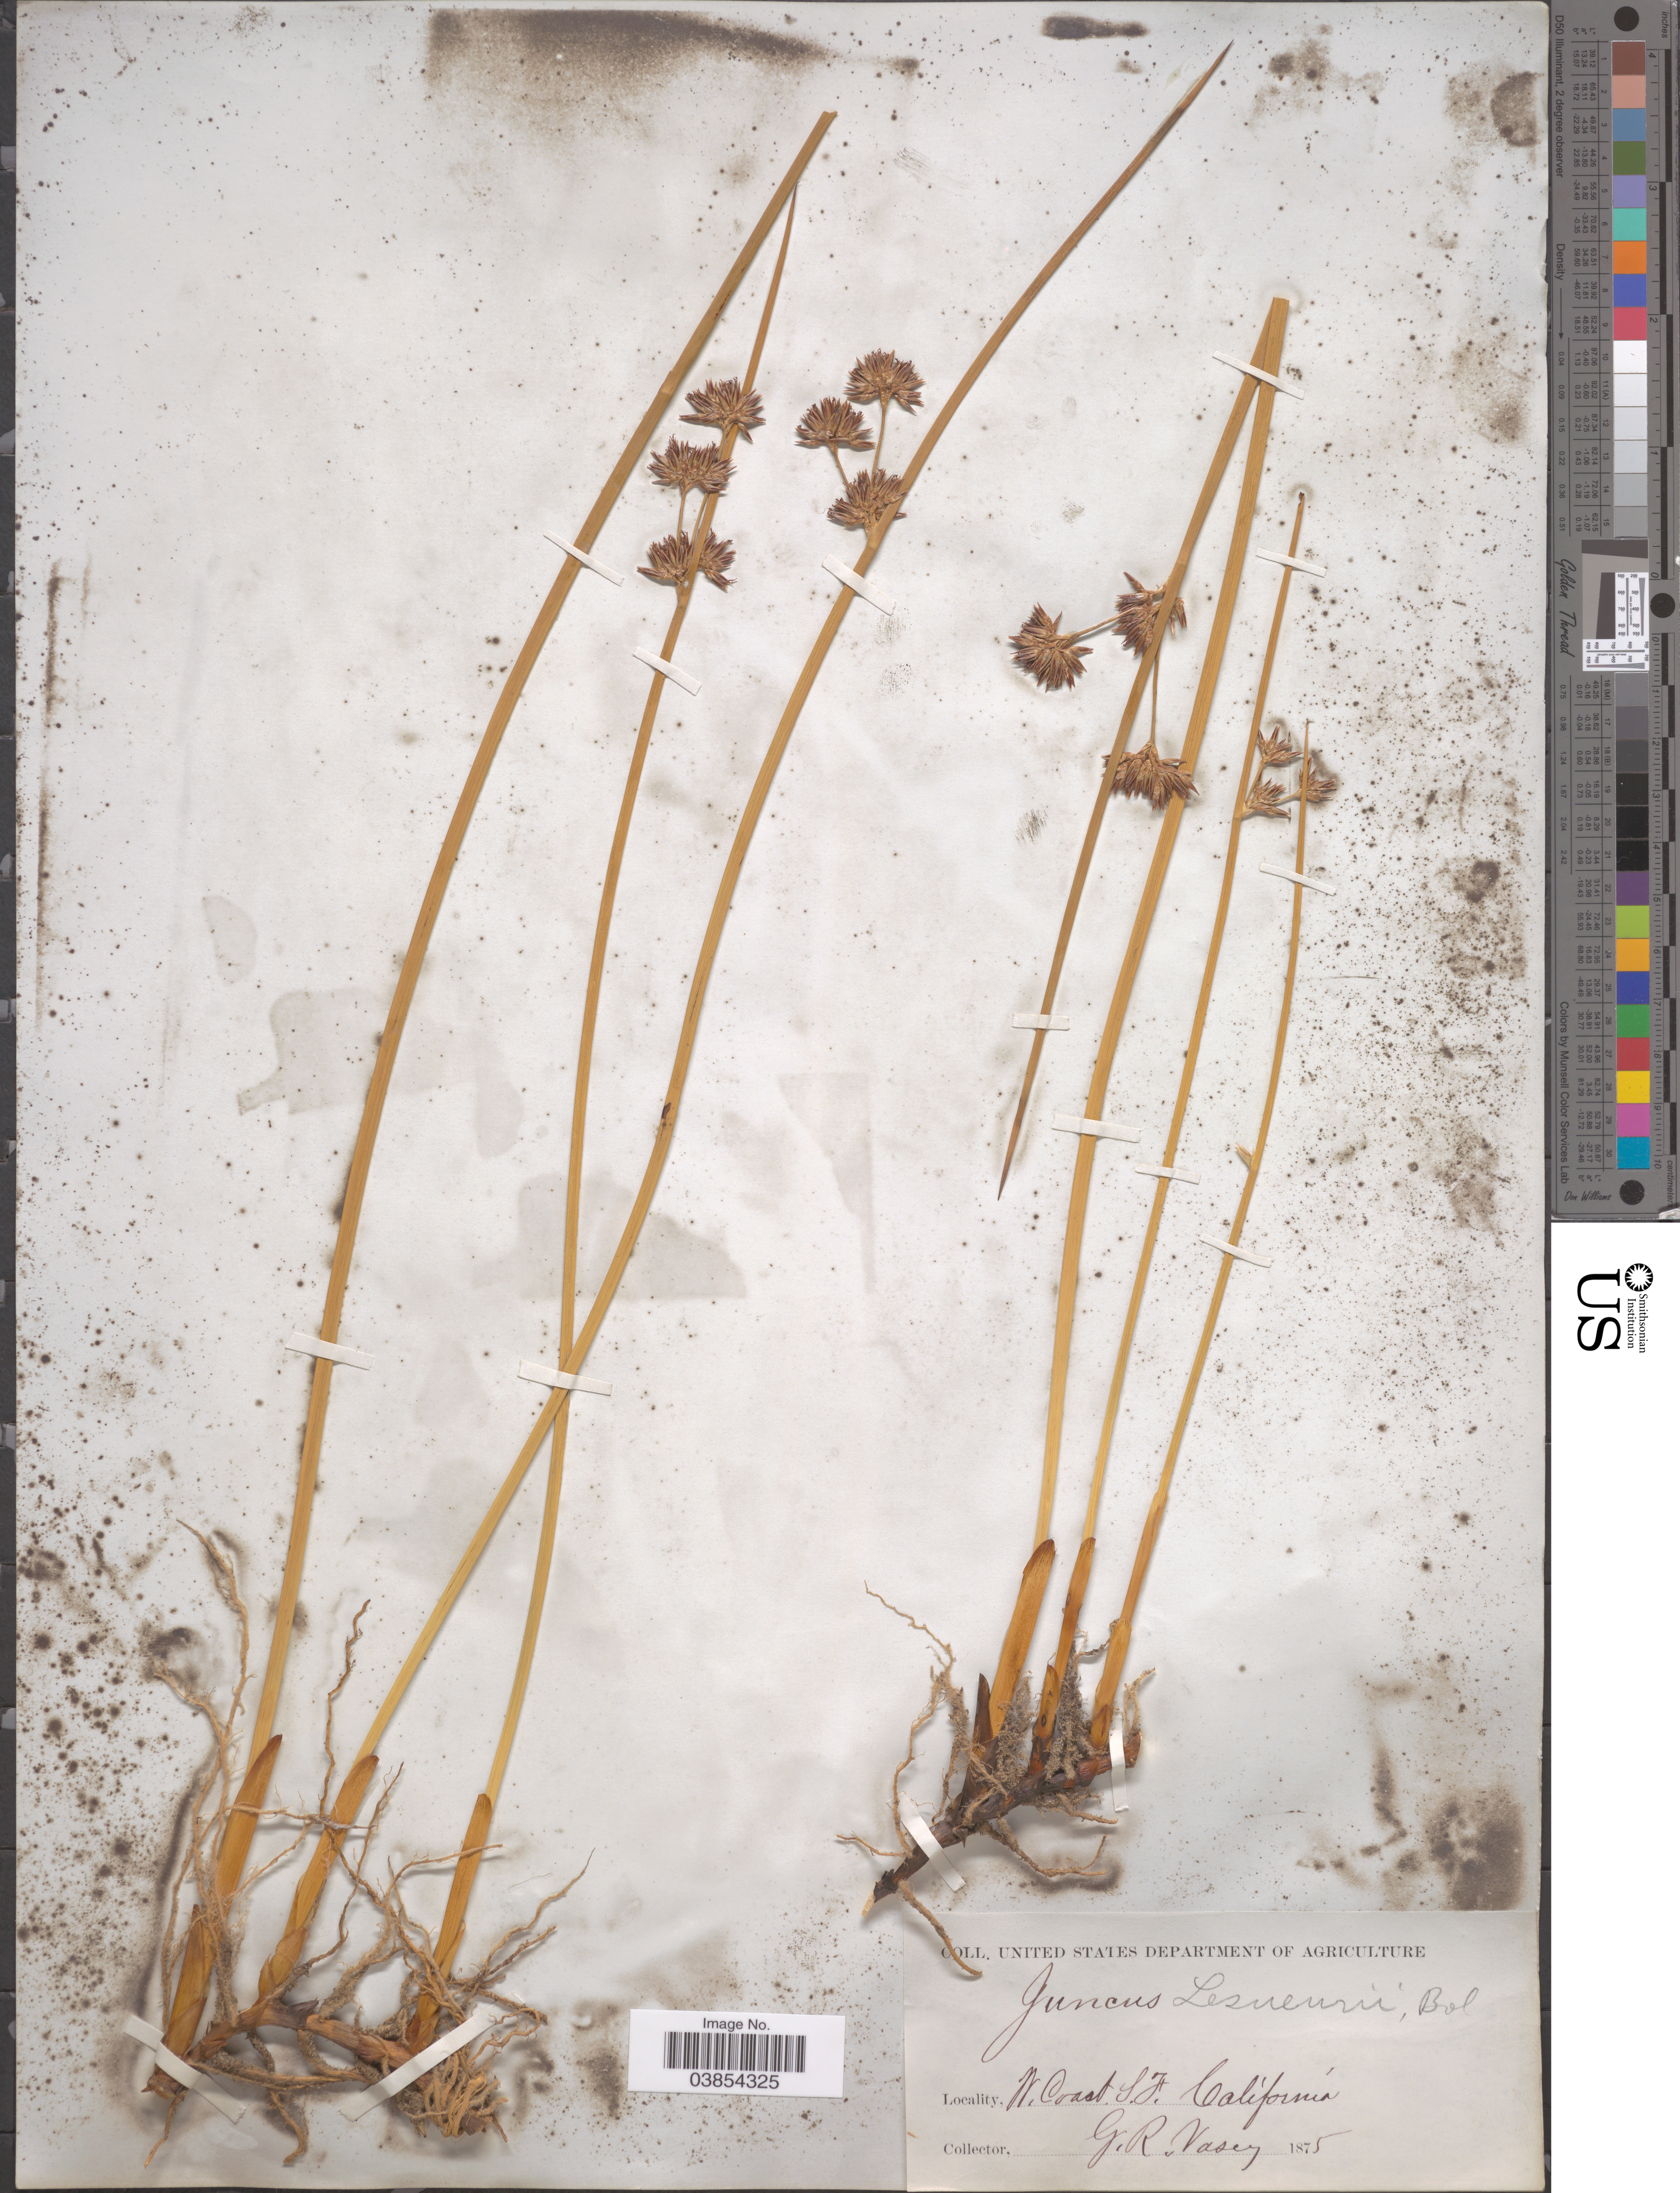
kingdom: Plantae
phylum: Tracheophyta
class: Liliopsida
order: Poales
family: Juncaceae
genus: Juncus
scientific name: Juncus lesueurii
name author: Bol.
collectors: G. R. Vasey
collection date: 1875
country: United States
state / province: California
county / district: San Francisco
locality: N. Coast S.F.